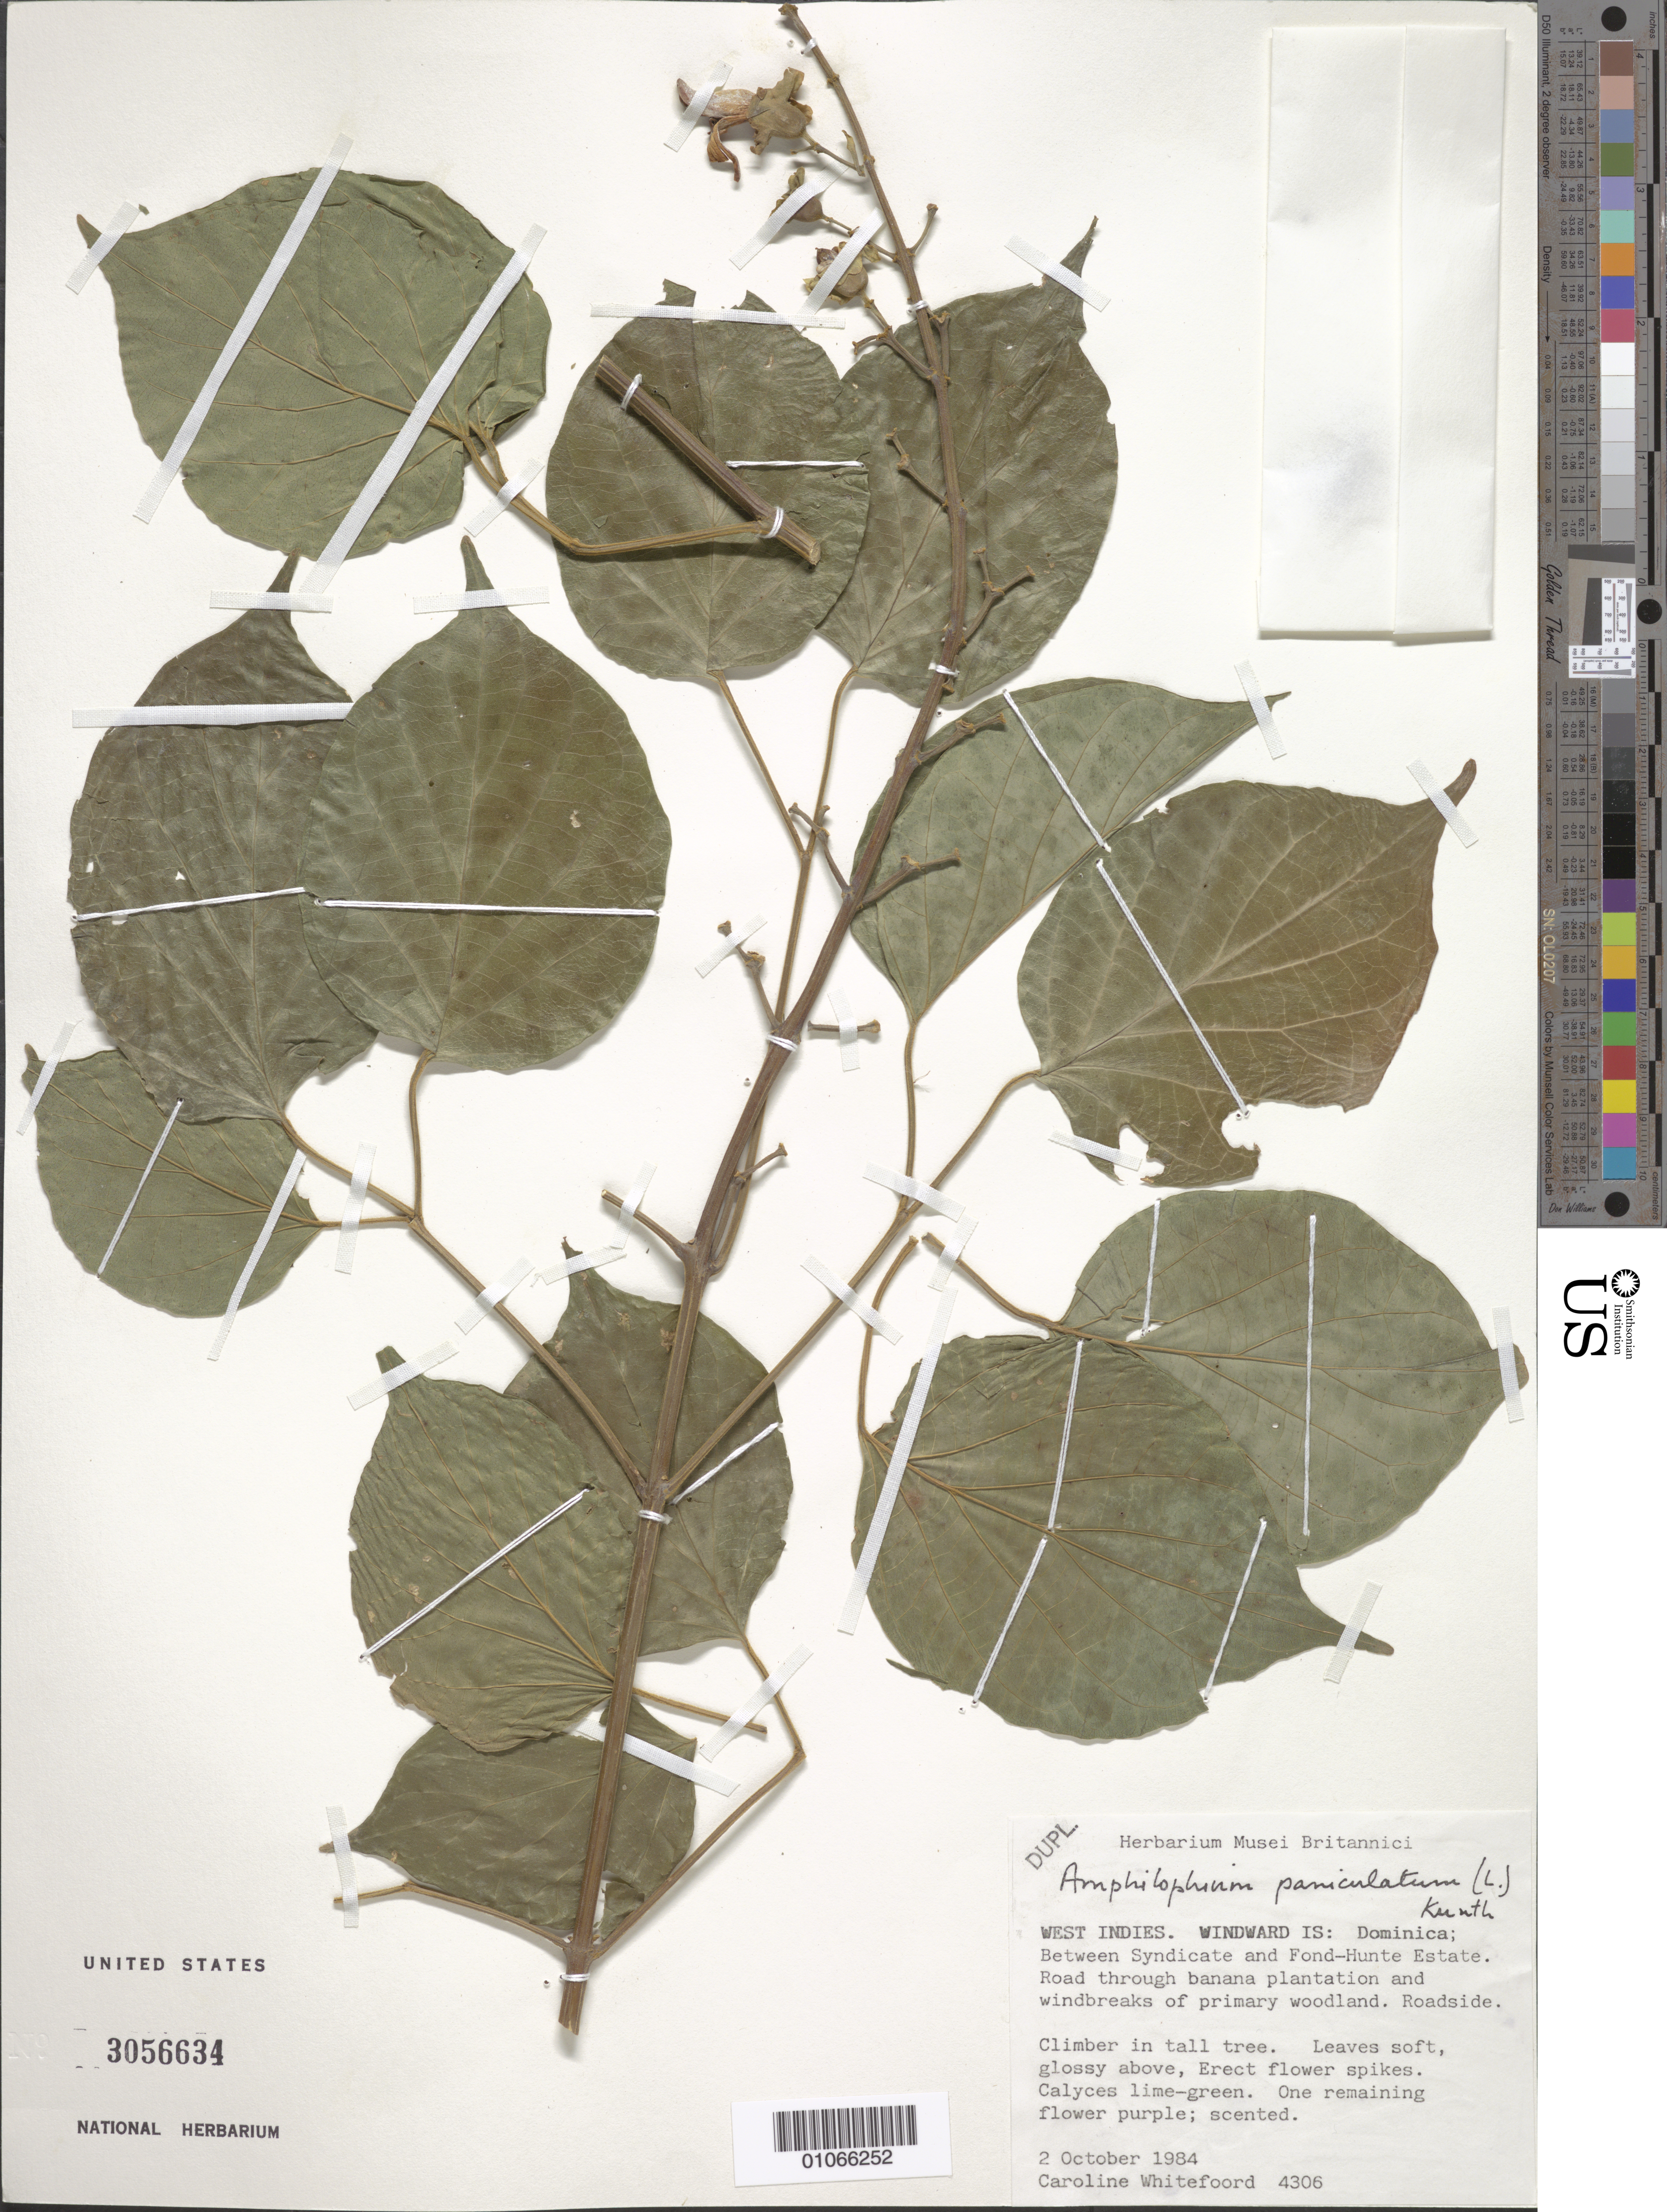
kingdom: Plantae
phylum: Tracheophyta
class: Magnoliopsida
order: Lamiales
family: Bignoniaceae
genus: Amphilophium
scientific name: Amphilophium paniculatum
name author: (L.) Kunth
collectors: C. Whitefoord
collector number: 4306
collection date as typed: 02 Oct 1984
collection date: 1984-10-02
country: Dominica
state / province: St. Paul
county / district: Sylvania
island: Dominica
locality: Between Syndicate and Fond-Hunte Estate. Road through banana plantation and windbreaks of primary woodland. Roadside.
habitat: Roadside. Road through banana plantation and windbreaks of primary woodland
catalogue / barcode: US 3056634